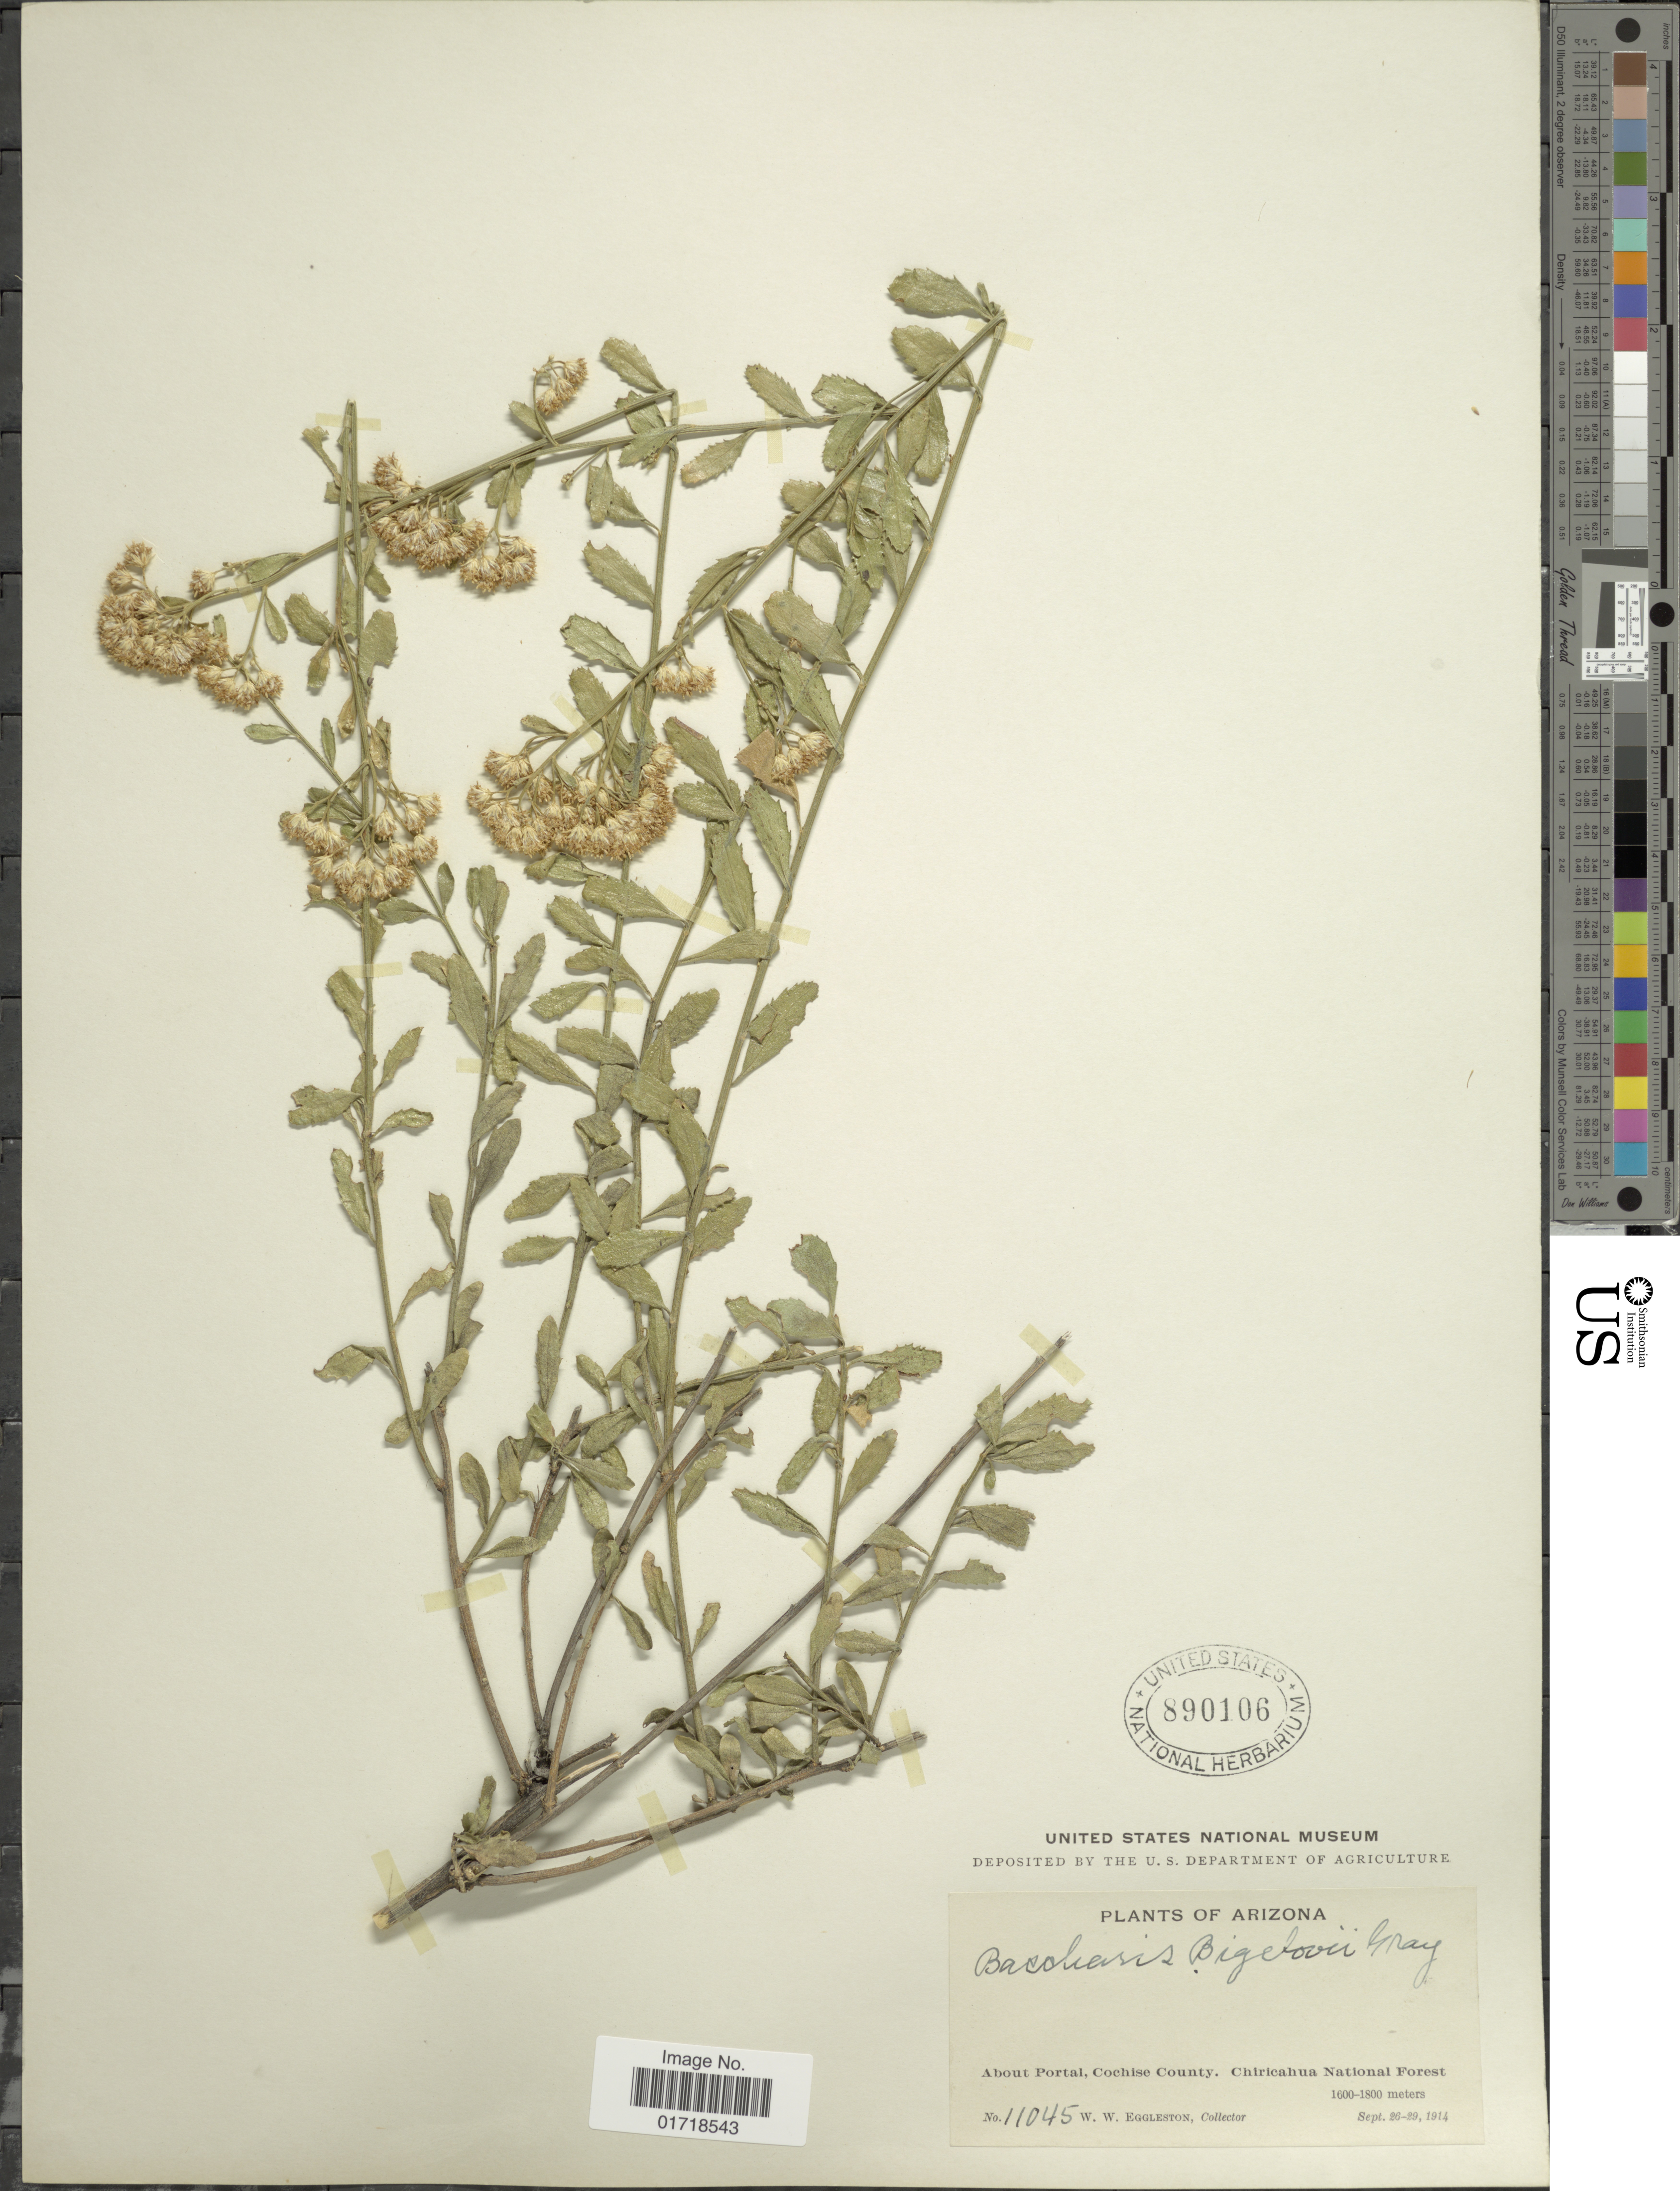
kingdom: Plantae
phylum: Tracheophyta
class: Magnoliopsida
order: Asterales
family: Asteraceae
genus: Baccharis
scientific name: Baccharis bigelovii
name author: A. Gray in Torr.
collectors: W. W. Eggleston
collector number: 11045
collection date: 1914-09-26/1914-09-29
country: United States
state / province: Arizona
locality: About Portal, Cochise County, Chiricahua National Forest.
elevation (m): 1600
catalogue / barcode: US 890106